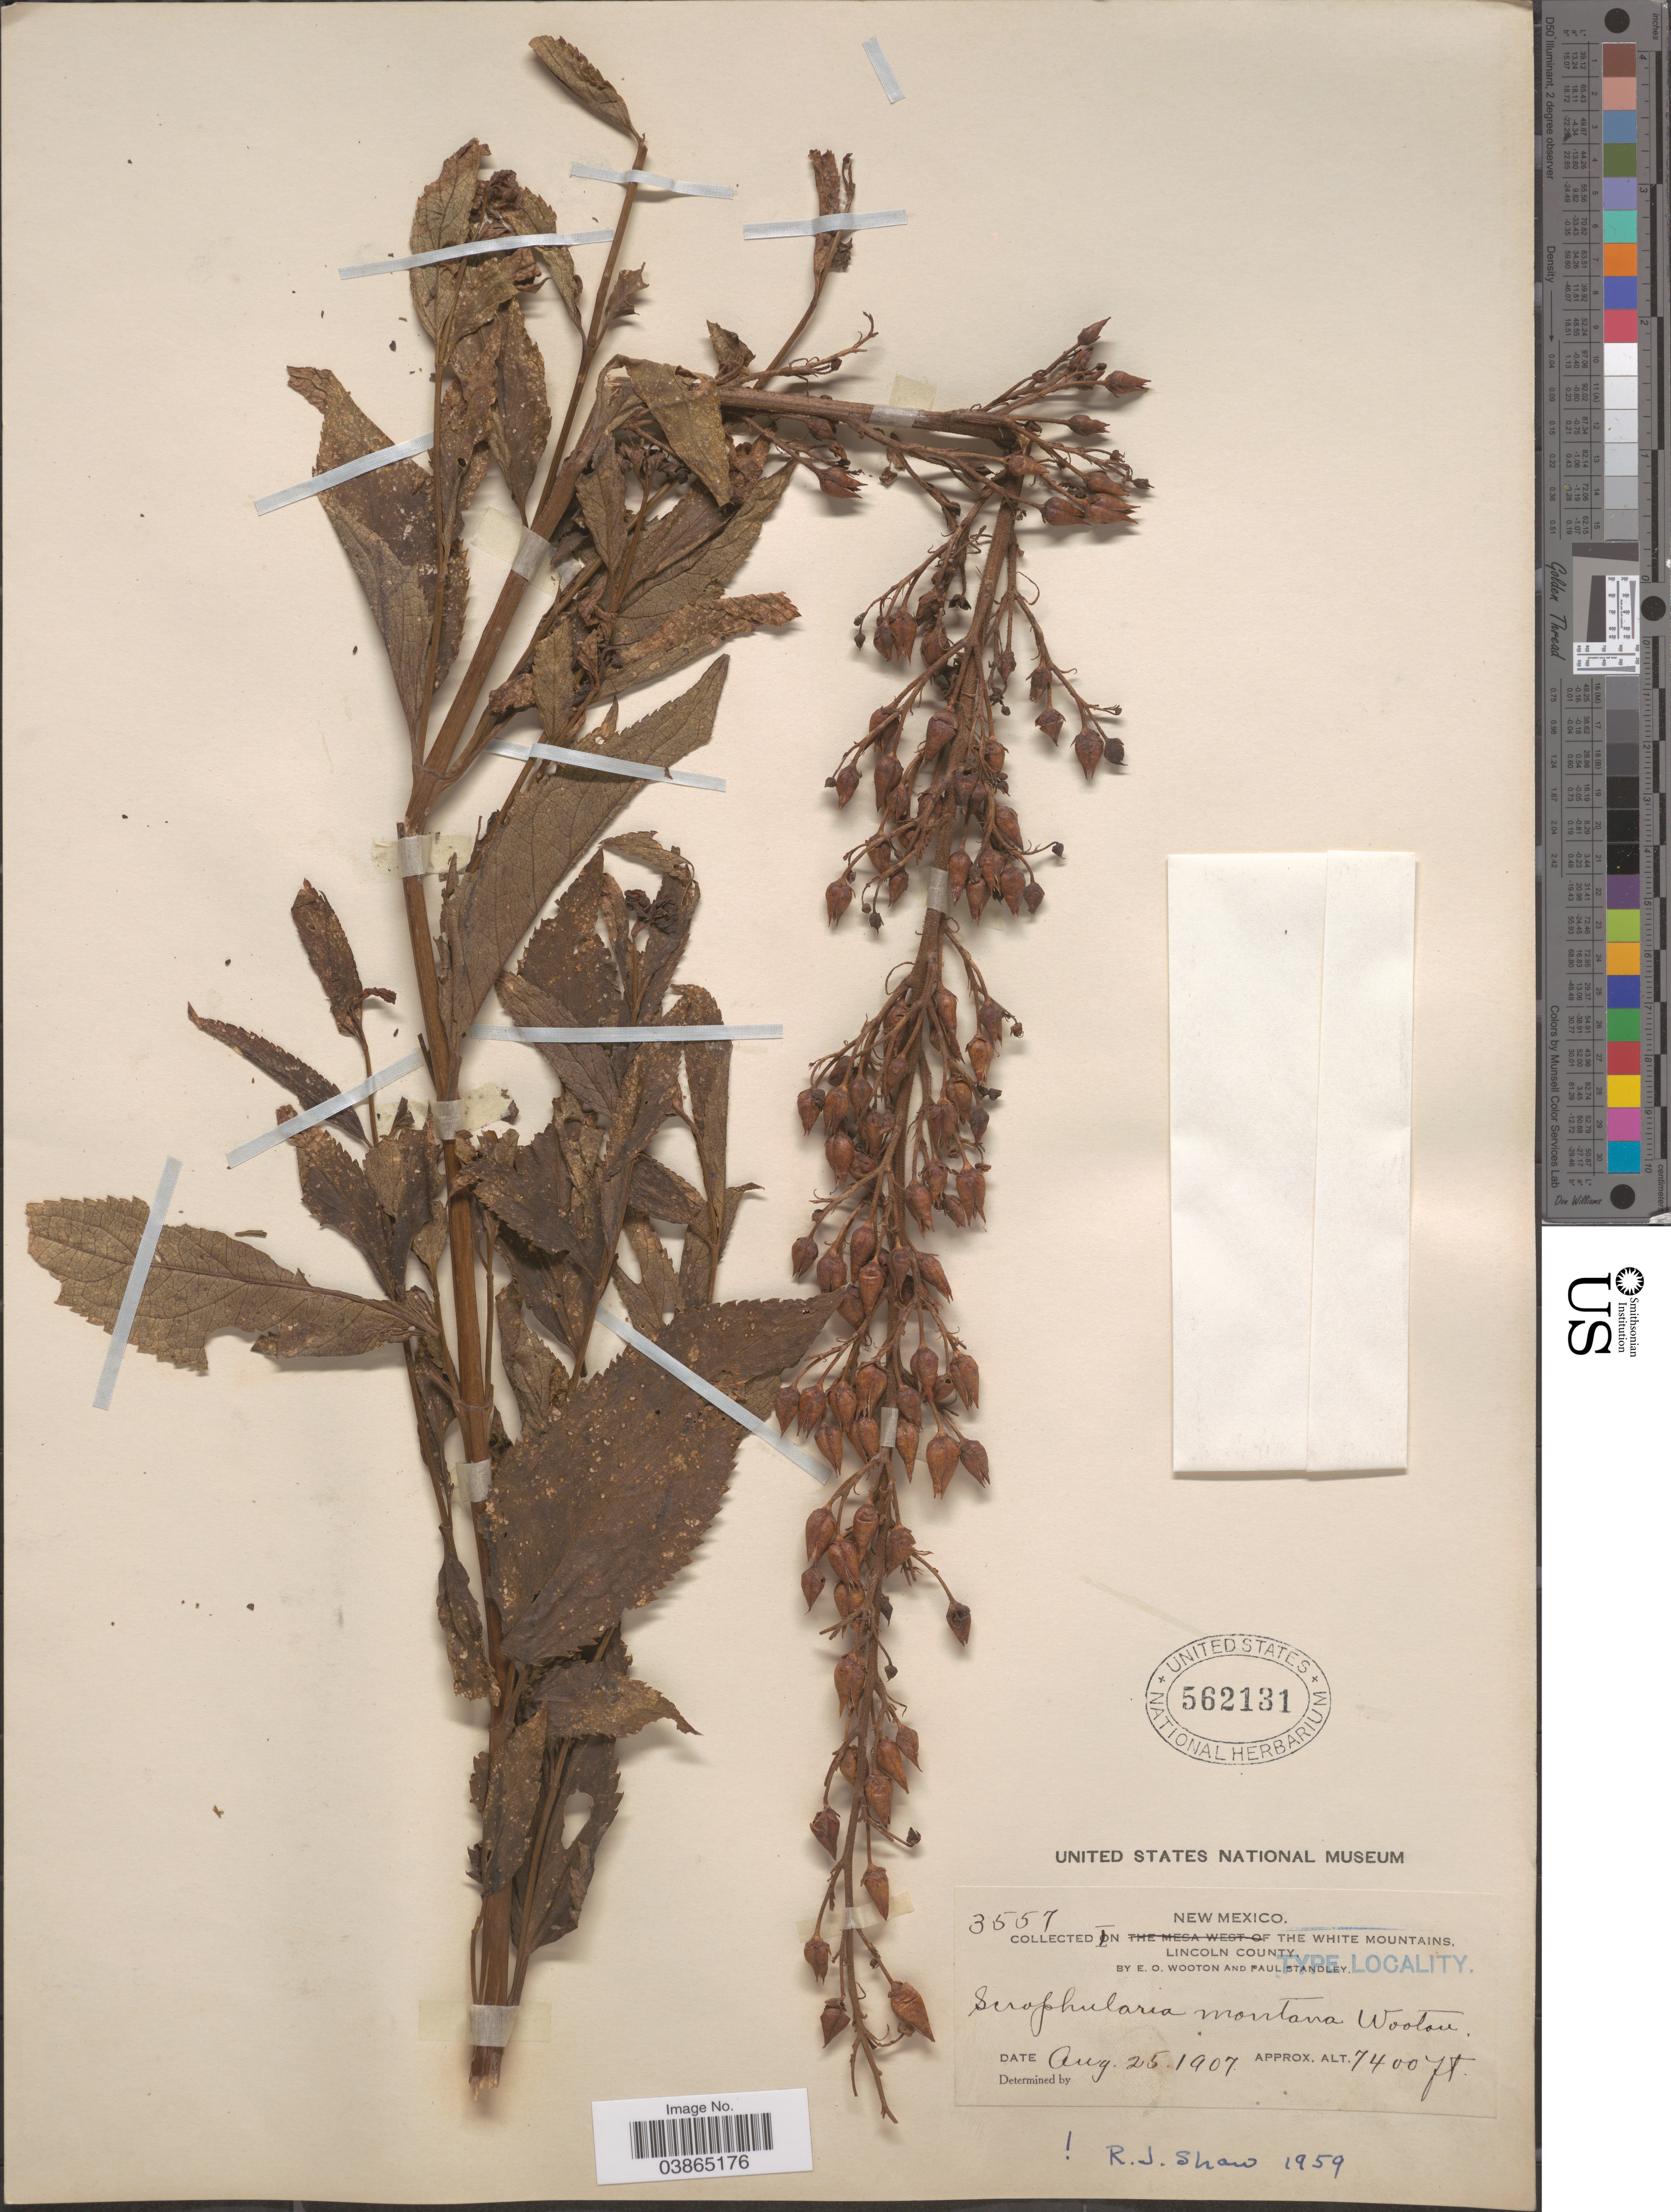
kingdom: Plantae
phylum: Tracheophyta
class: Magnoliopsida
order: Lamiales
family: Scrophulariaceae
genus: Scrophularia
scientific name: Scrophularia montana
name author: Wooton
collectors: E. O. Wooton & P. C. Standley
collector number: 3557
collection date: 1907-08-25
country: United States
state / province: New Mexico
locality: In the White Mountains, Lincoln County.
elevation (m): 2256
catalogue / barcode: US 562131